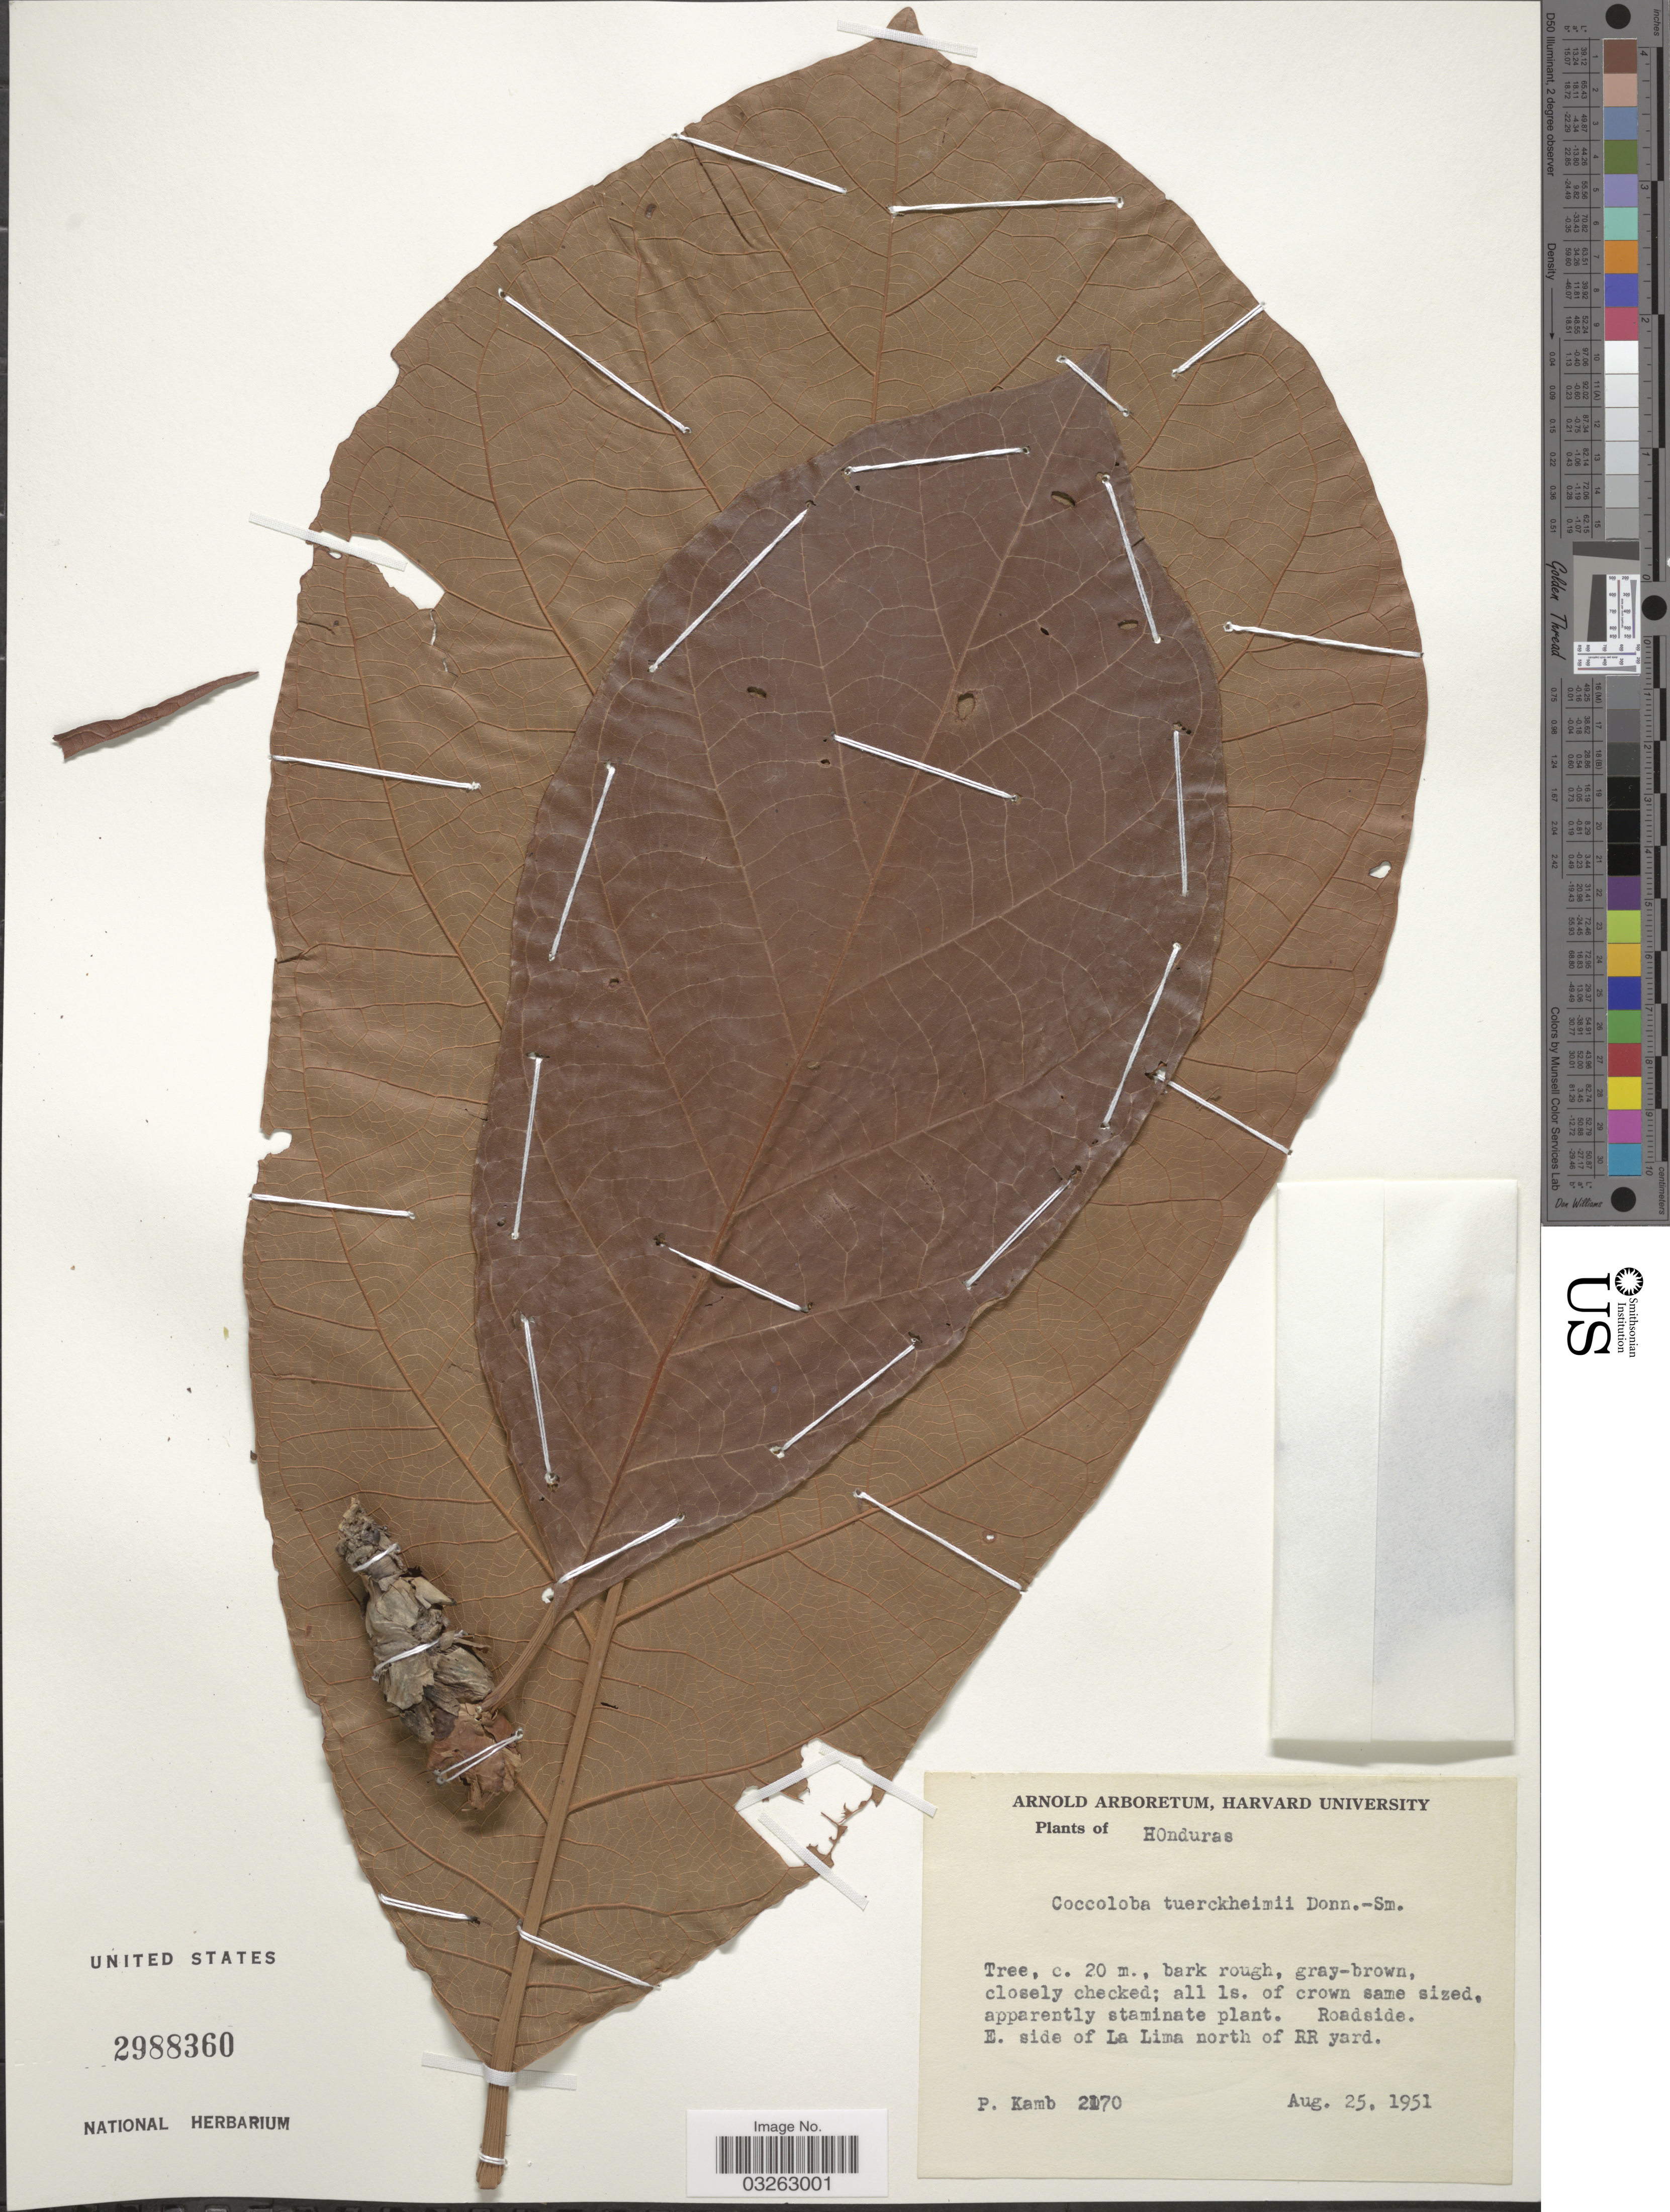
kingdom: Plantae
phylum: Tracheophyta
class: Magnoliopsida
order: Caryophyllales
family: Polygonaceae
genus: Coccoloba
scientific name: Coccoloba tuerckheimii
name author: Donn. Sm.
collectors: P. Kamb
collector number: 2170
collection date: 1951-08-25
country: Honduras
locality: Roadside. E. side of La Lima north of RR yard.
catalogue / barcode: US 2988360